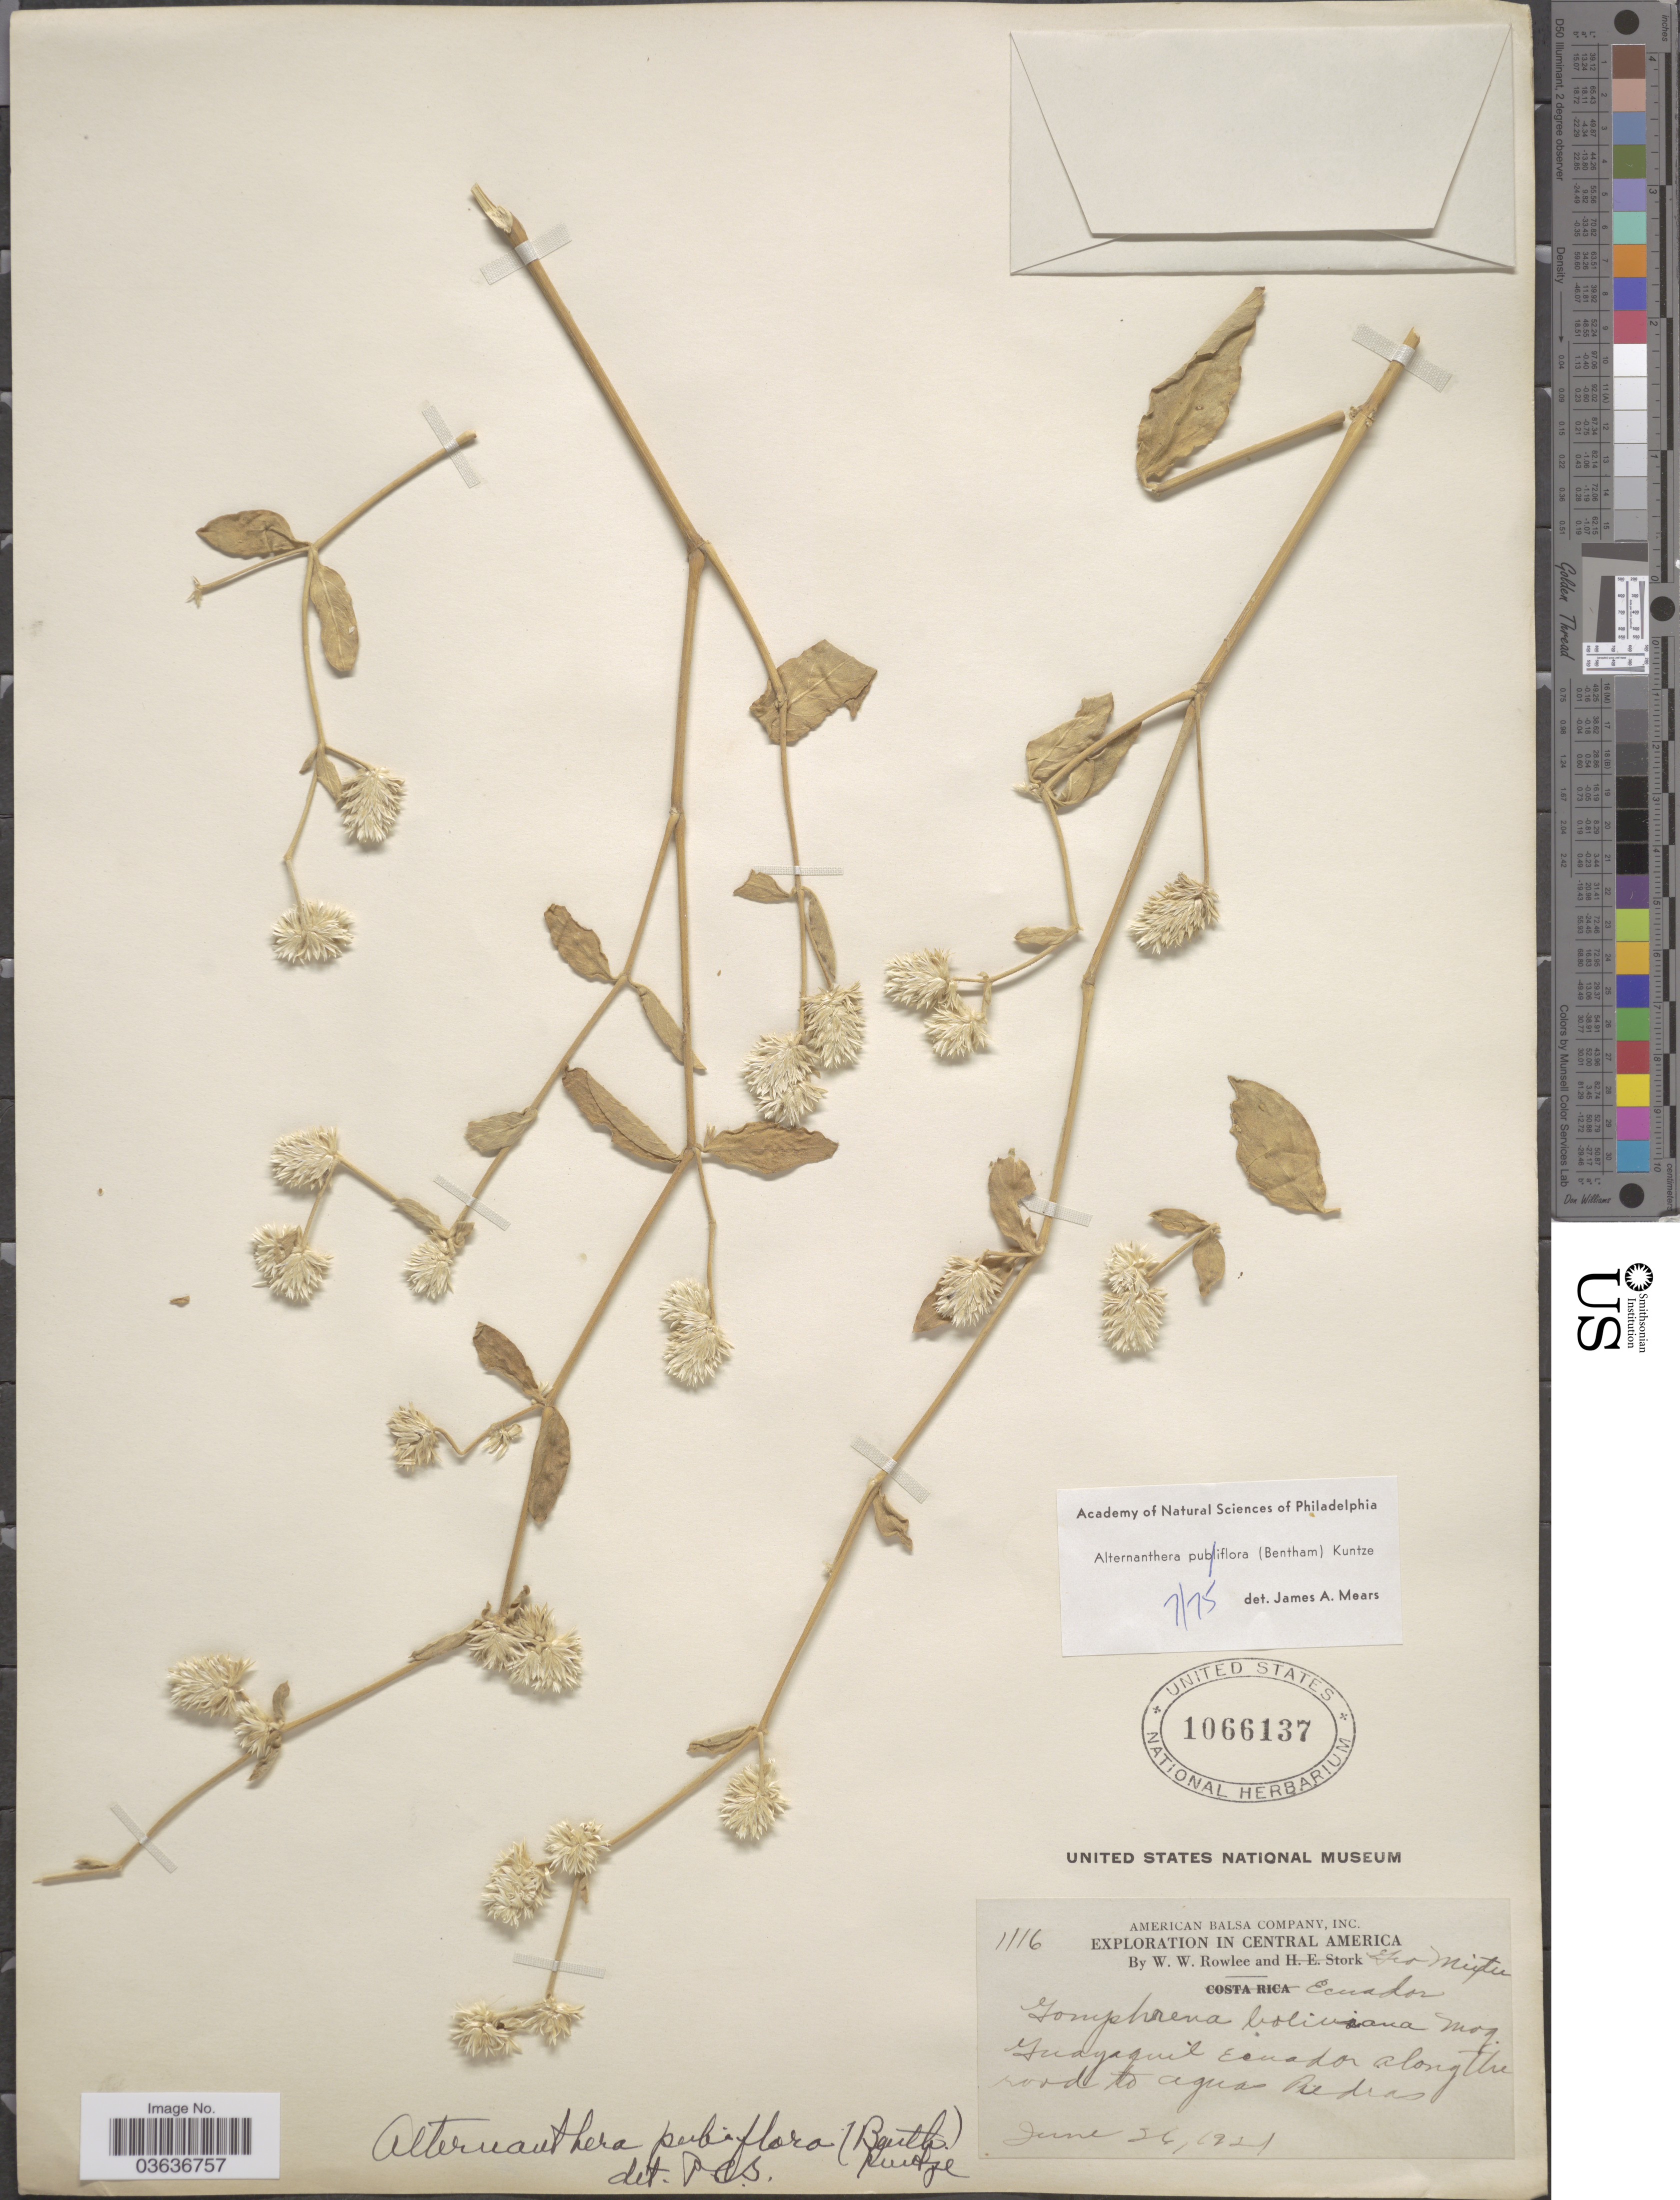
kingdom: Plantae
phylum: Tracheophyta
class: Magnoliopsida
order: Caryophyllales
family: Amaranthaceae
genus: Alternanthera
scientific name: Alternanthera pubiflora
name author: (Benth.) Kuntze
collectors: W. W. Rowlee & G. Mixter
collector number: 1116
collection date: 1921-06-26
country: Ecuador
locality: Guayaquil. Along the road to aguas Piedras.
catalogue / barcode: US 1066137